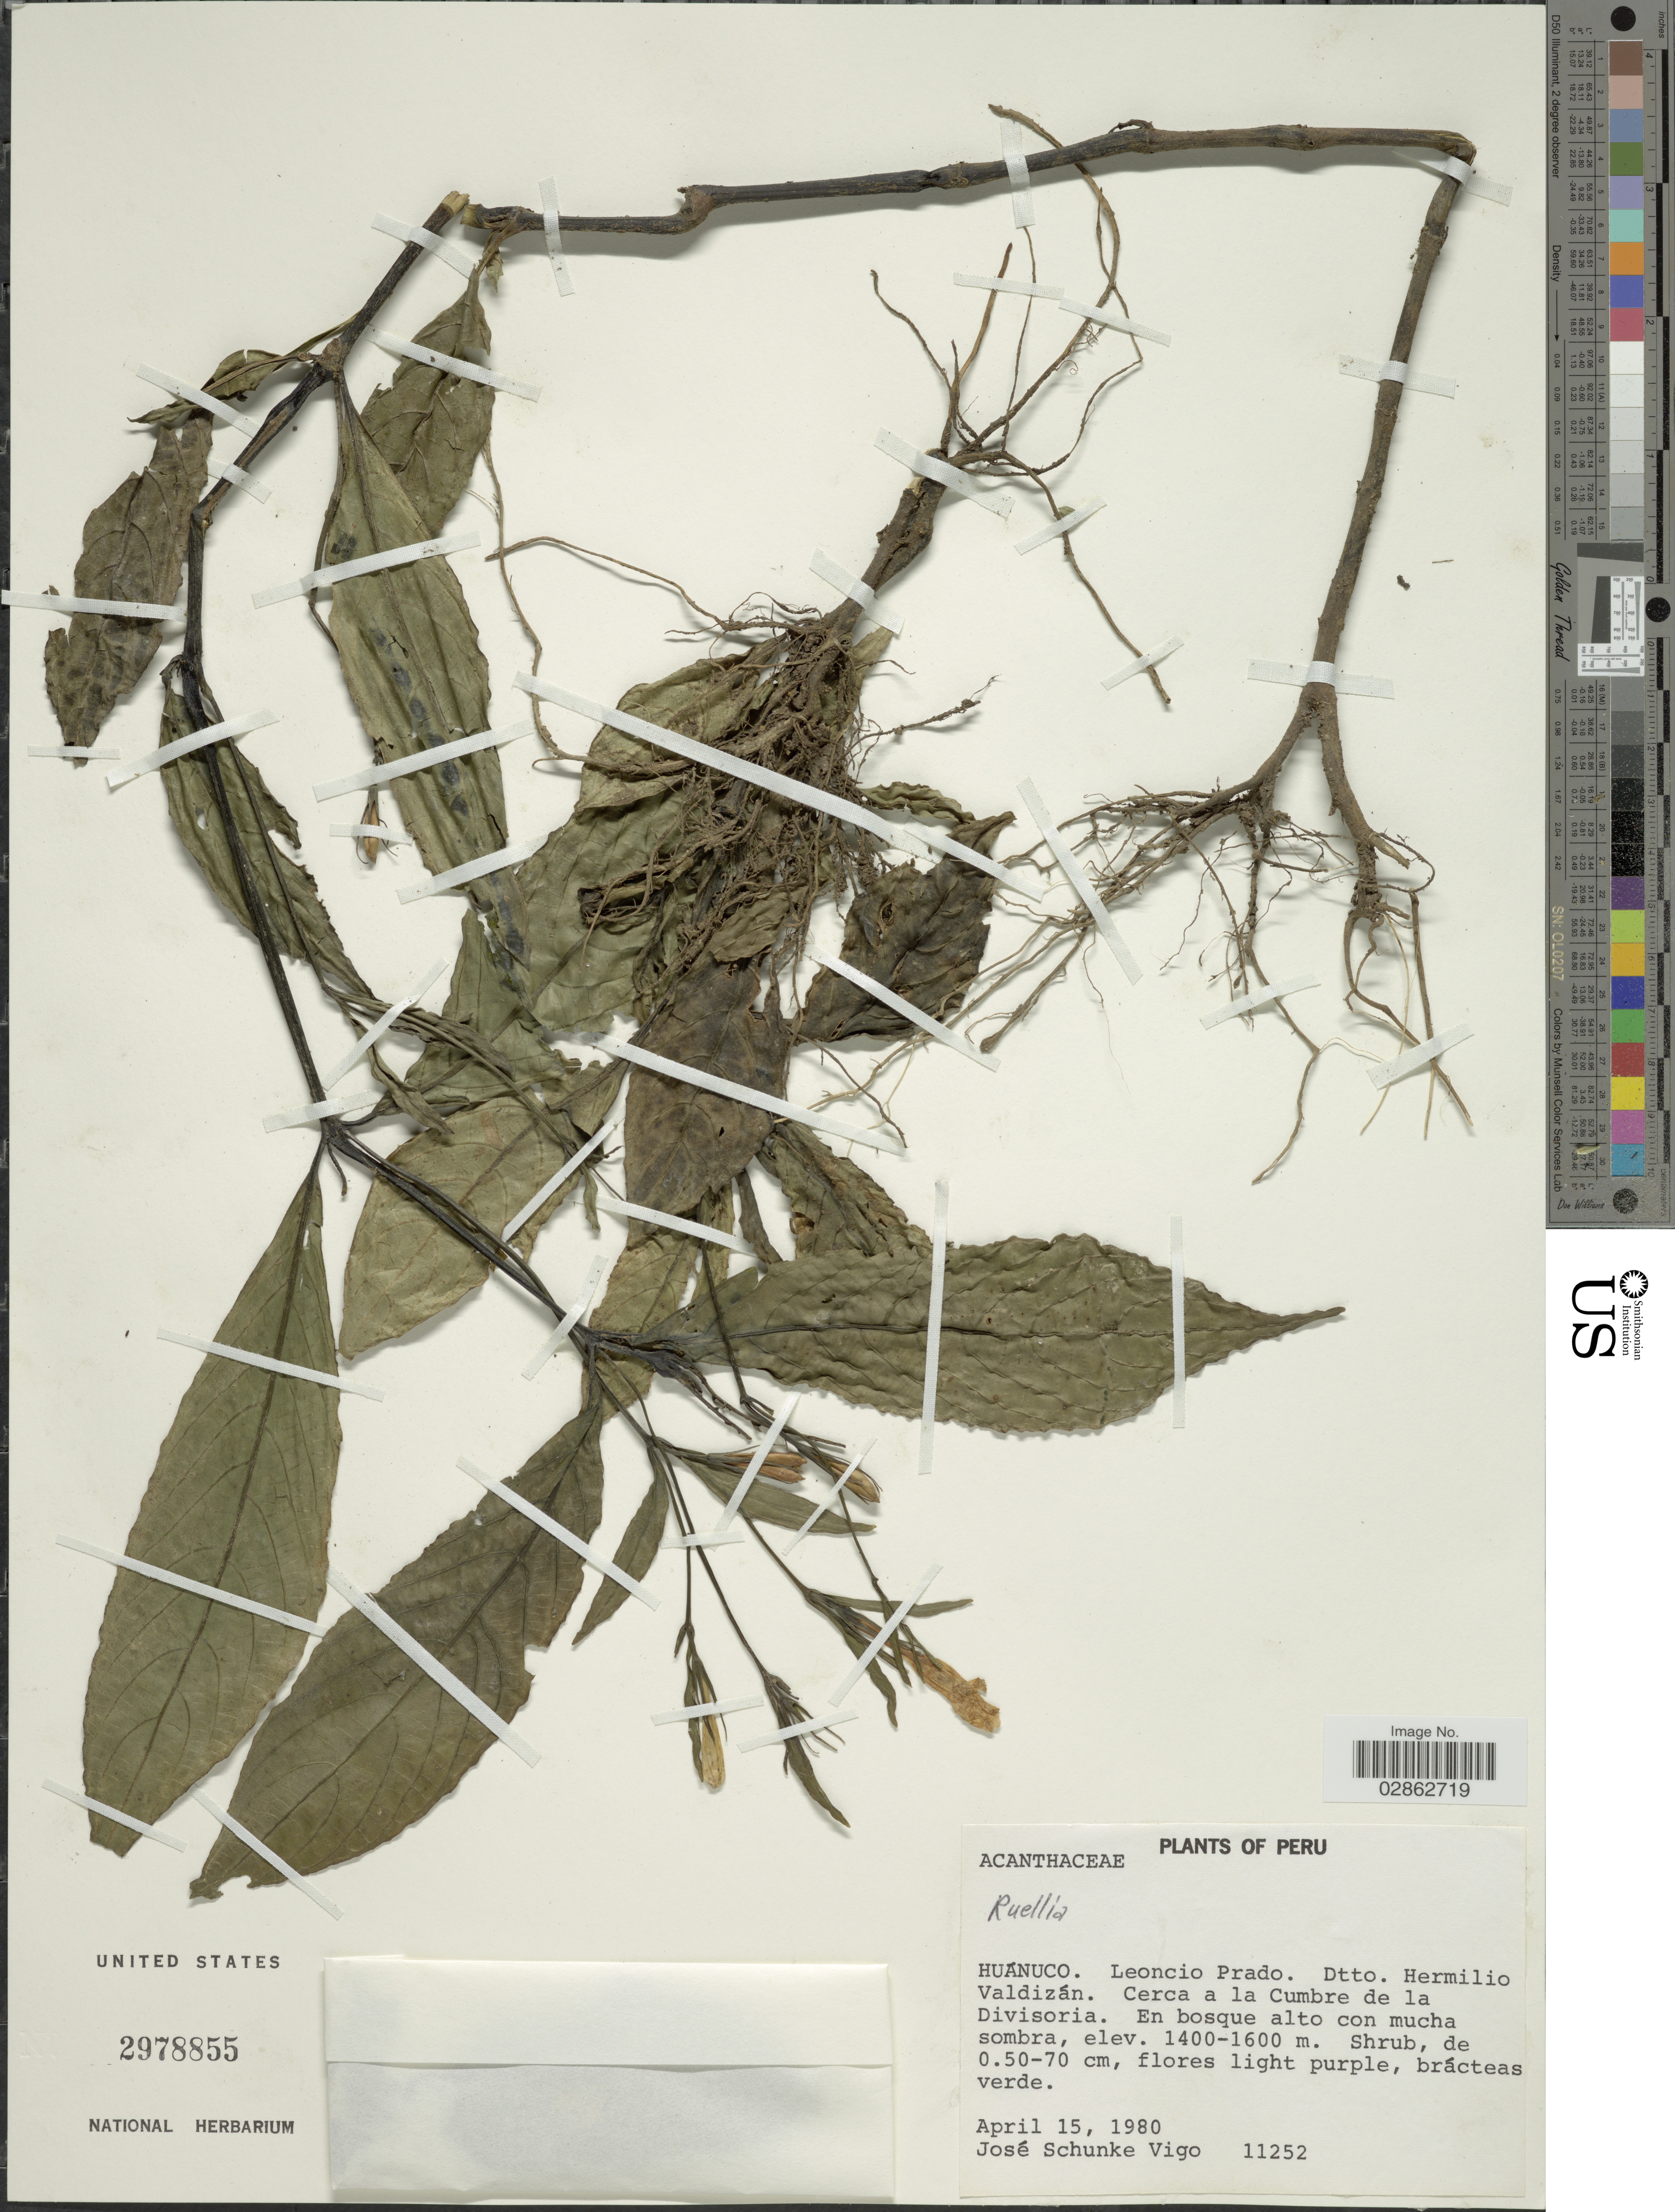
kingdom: Plantae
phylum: Tracheophyta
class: Magnoliopsida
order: Lamiales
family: Acanthaceae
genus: Ruellia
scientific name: Ruellia sp.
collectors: J. Schunke Vigo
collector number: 11252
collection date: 1980-04-15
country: Peru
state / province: Huánuco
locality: Leoncio Prado. Dtto. Hermilio Valdizán. Cerca a la Cumbre de la Divisoria.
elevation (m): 1400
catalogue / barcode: US 2978855